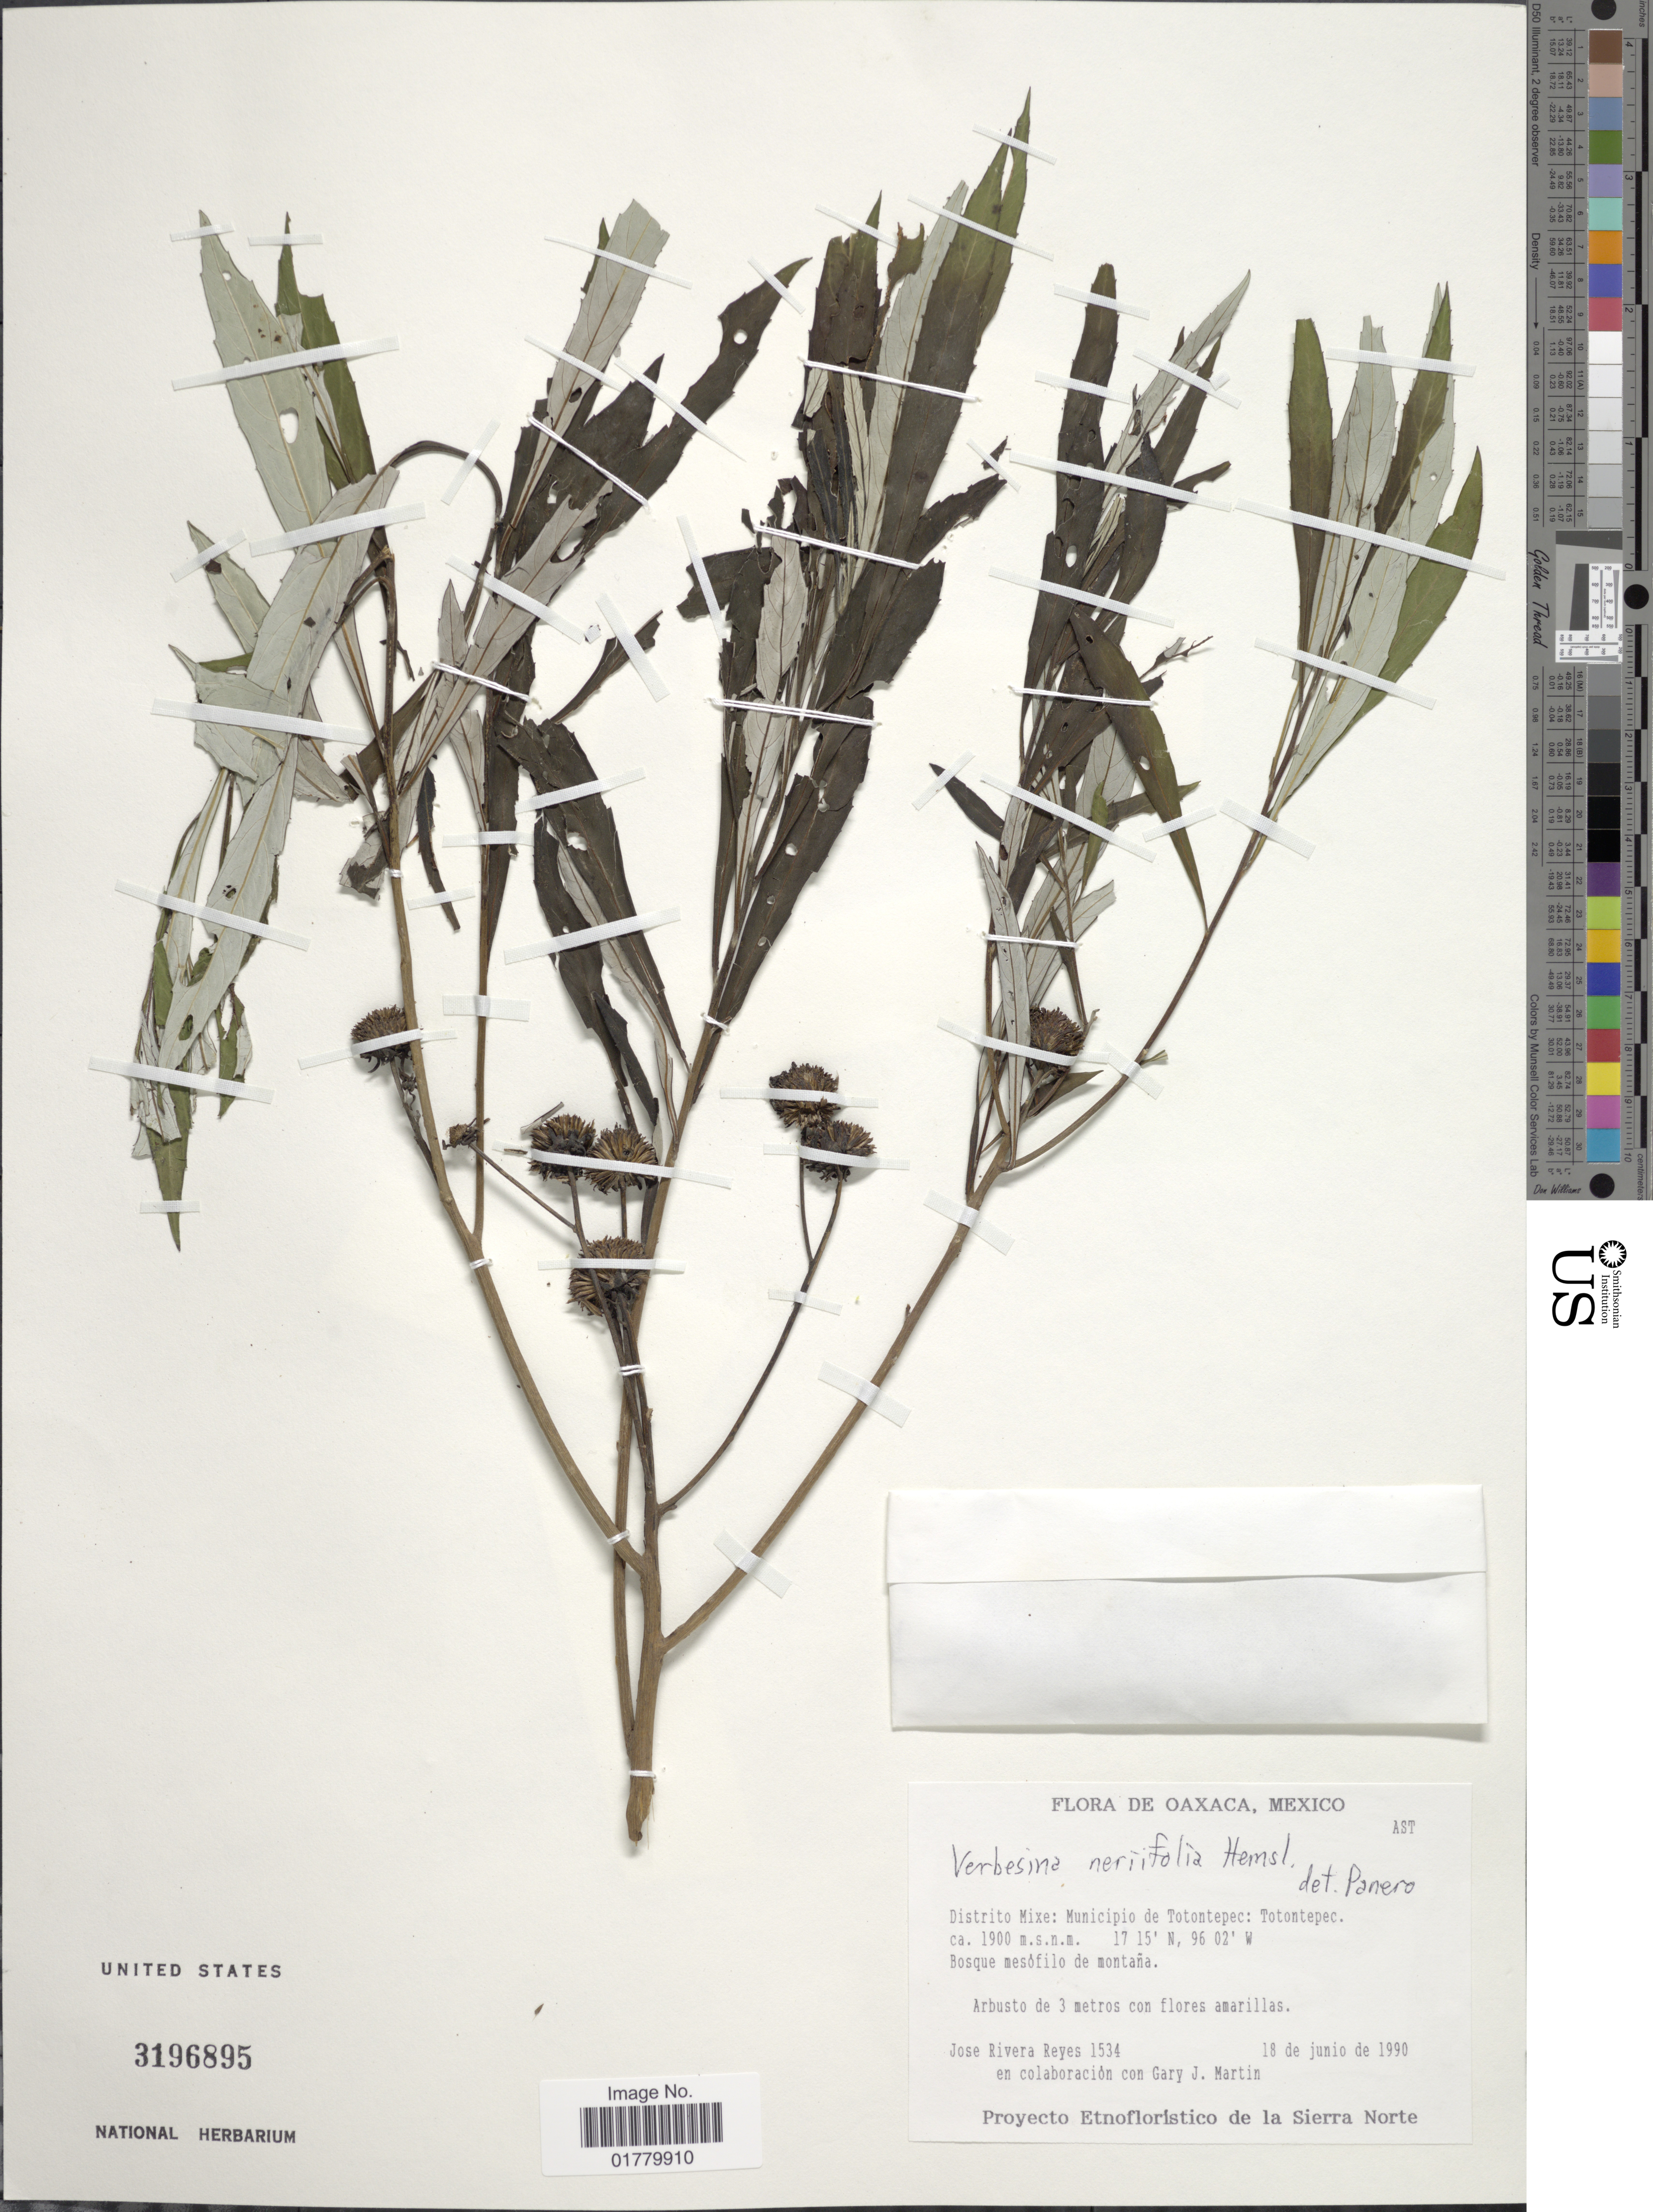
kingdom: Plantae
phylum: Tracheophyta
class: Magnoliopsida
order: Asterales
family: Asteraceae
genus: Verbesina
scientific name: Verbesina neriifolia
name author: Hemsl.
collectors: J. Reyes & G. J. Martin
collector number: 1534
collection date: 1990-06-18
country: Mexico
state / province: Oaxaca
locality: Distrito Mixe: Municipio de Totontepec: Totontepec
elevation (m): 1900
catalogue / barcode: US 3196895